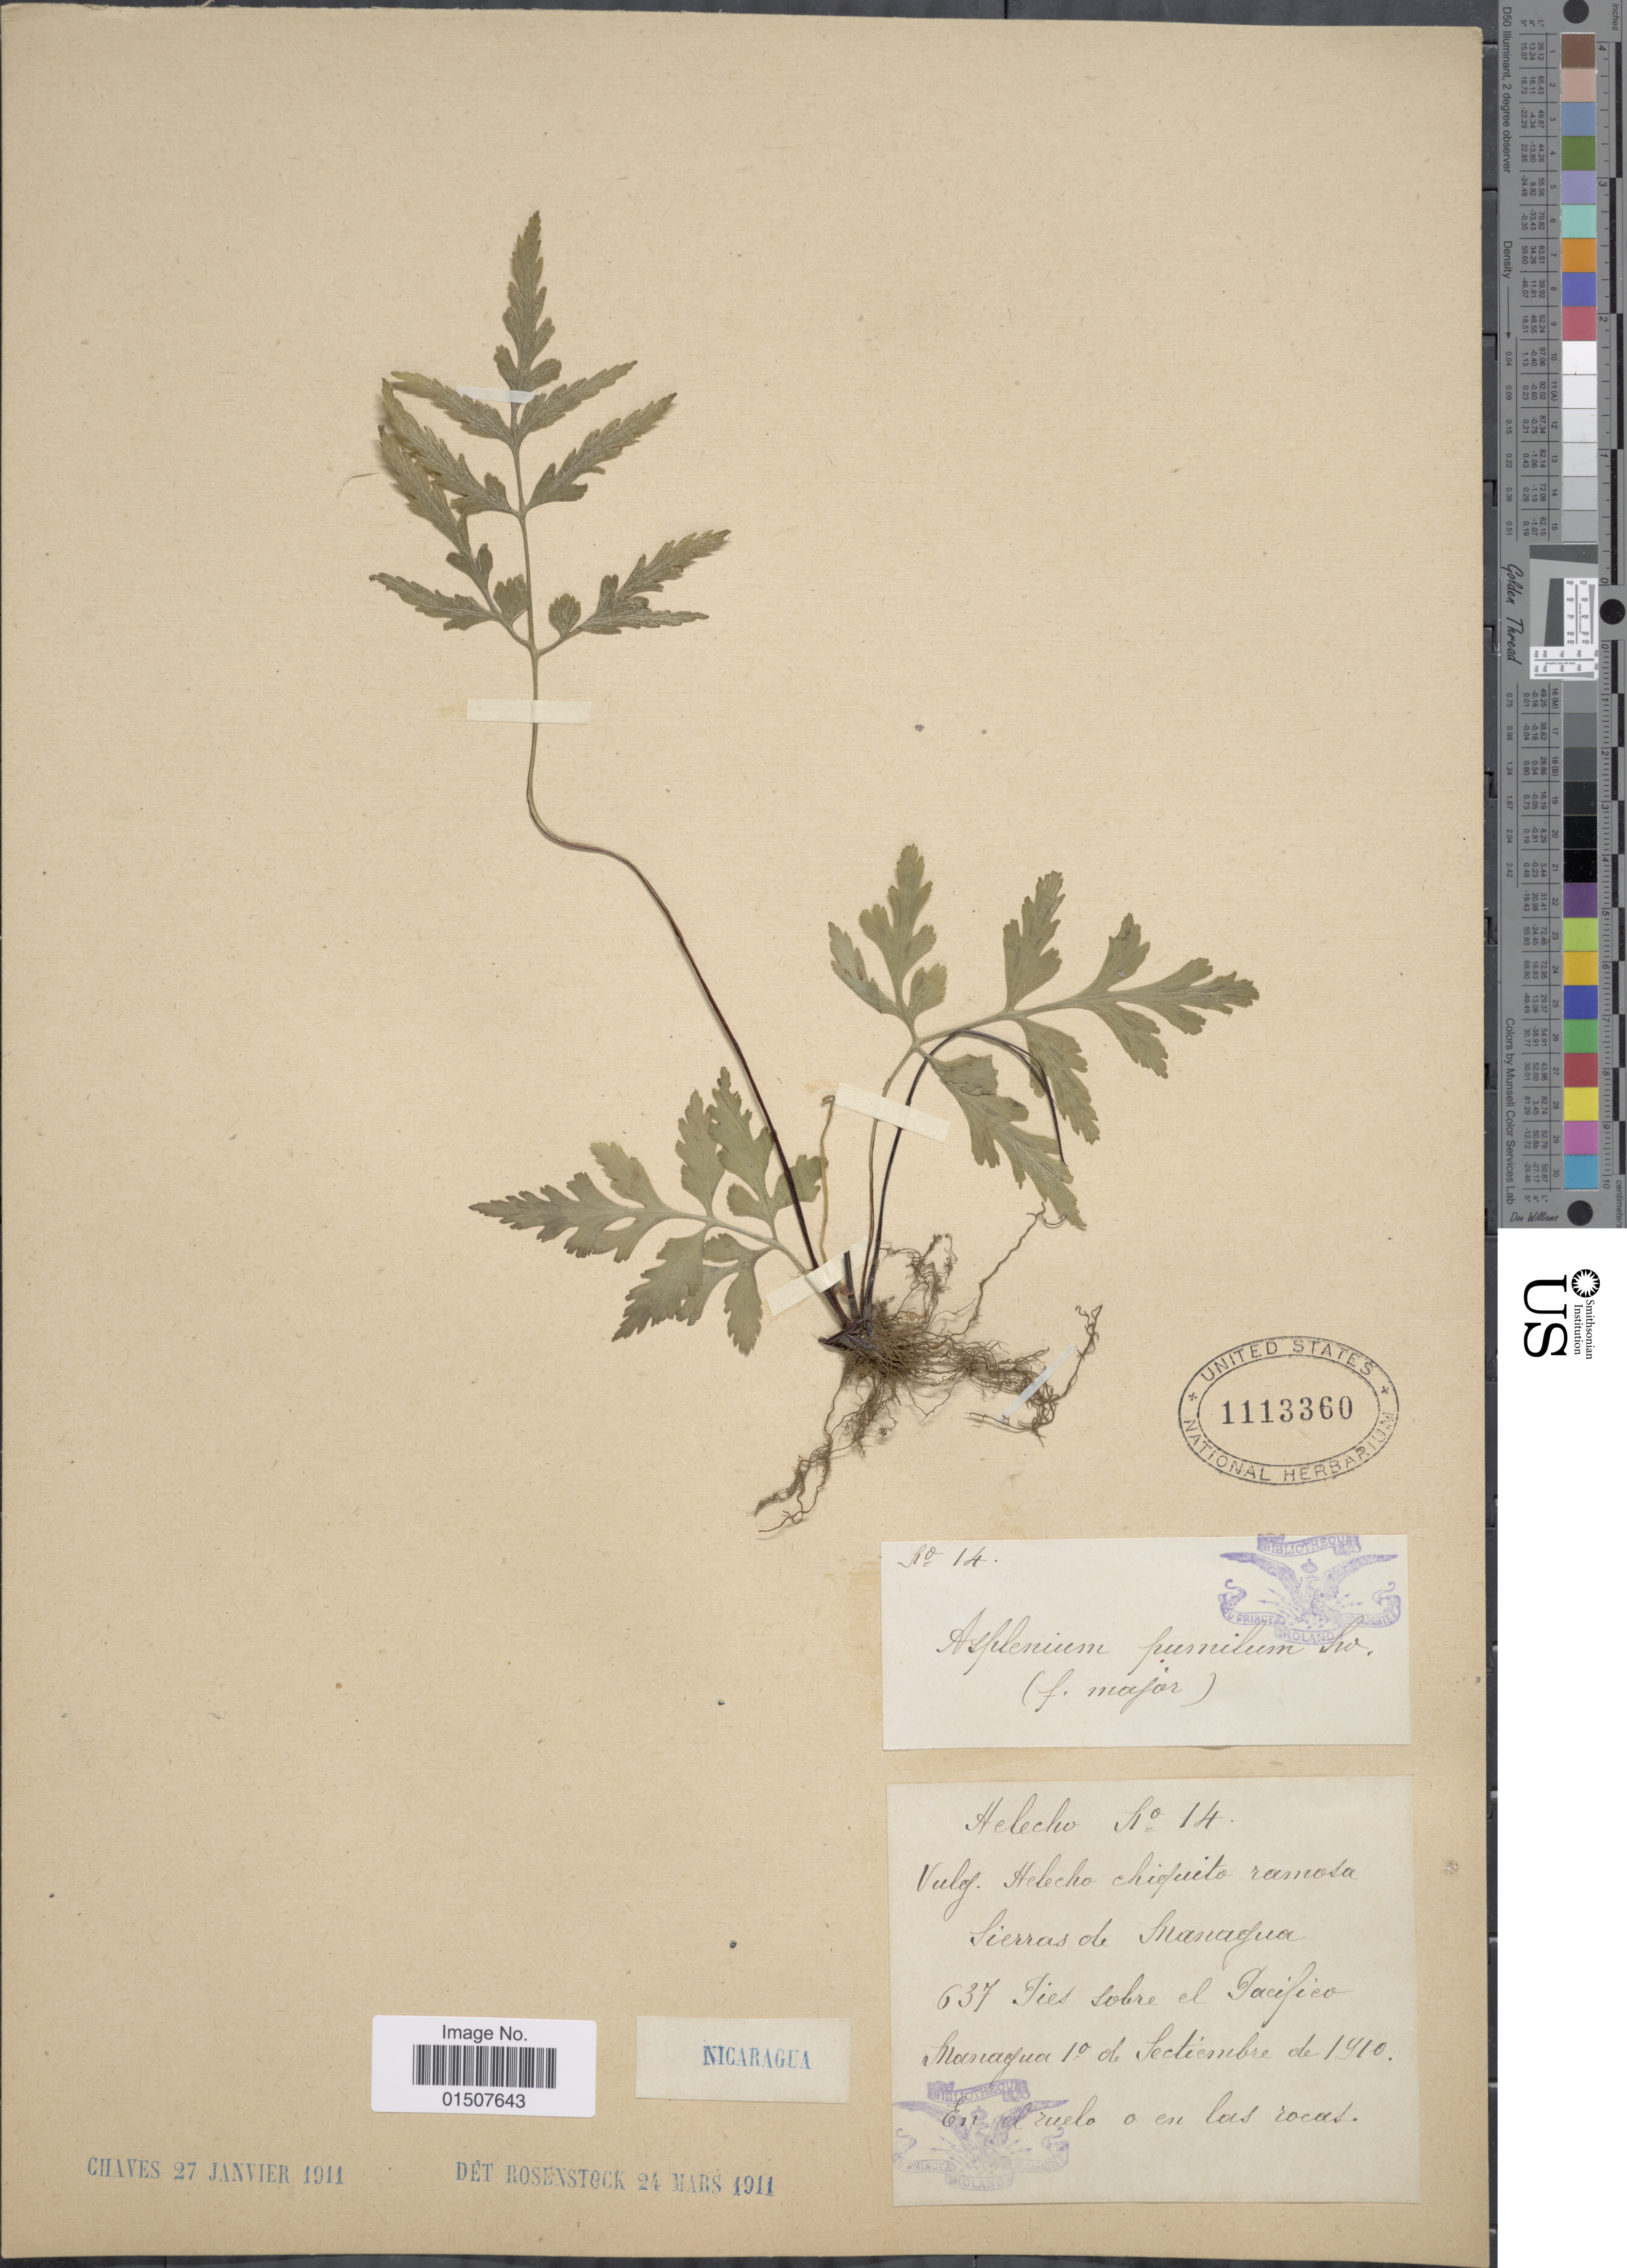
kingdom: Plantae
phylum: Tracheophyta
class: Polypodiopsida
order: Polypodiales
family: Aspleniaceae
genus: Asplenium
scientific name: Asplenium pumilum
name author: Sw.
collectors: Helecho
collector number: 14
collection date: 1910-09-01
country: Nicaragua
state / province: Managua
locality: Sierras de Managua. sobre el Pacifico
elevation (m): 194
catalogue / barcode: US 1113360